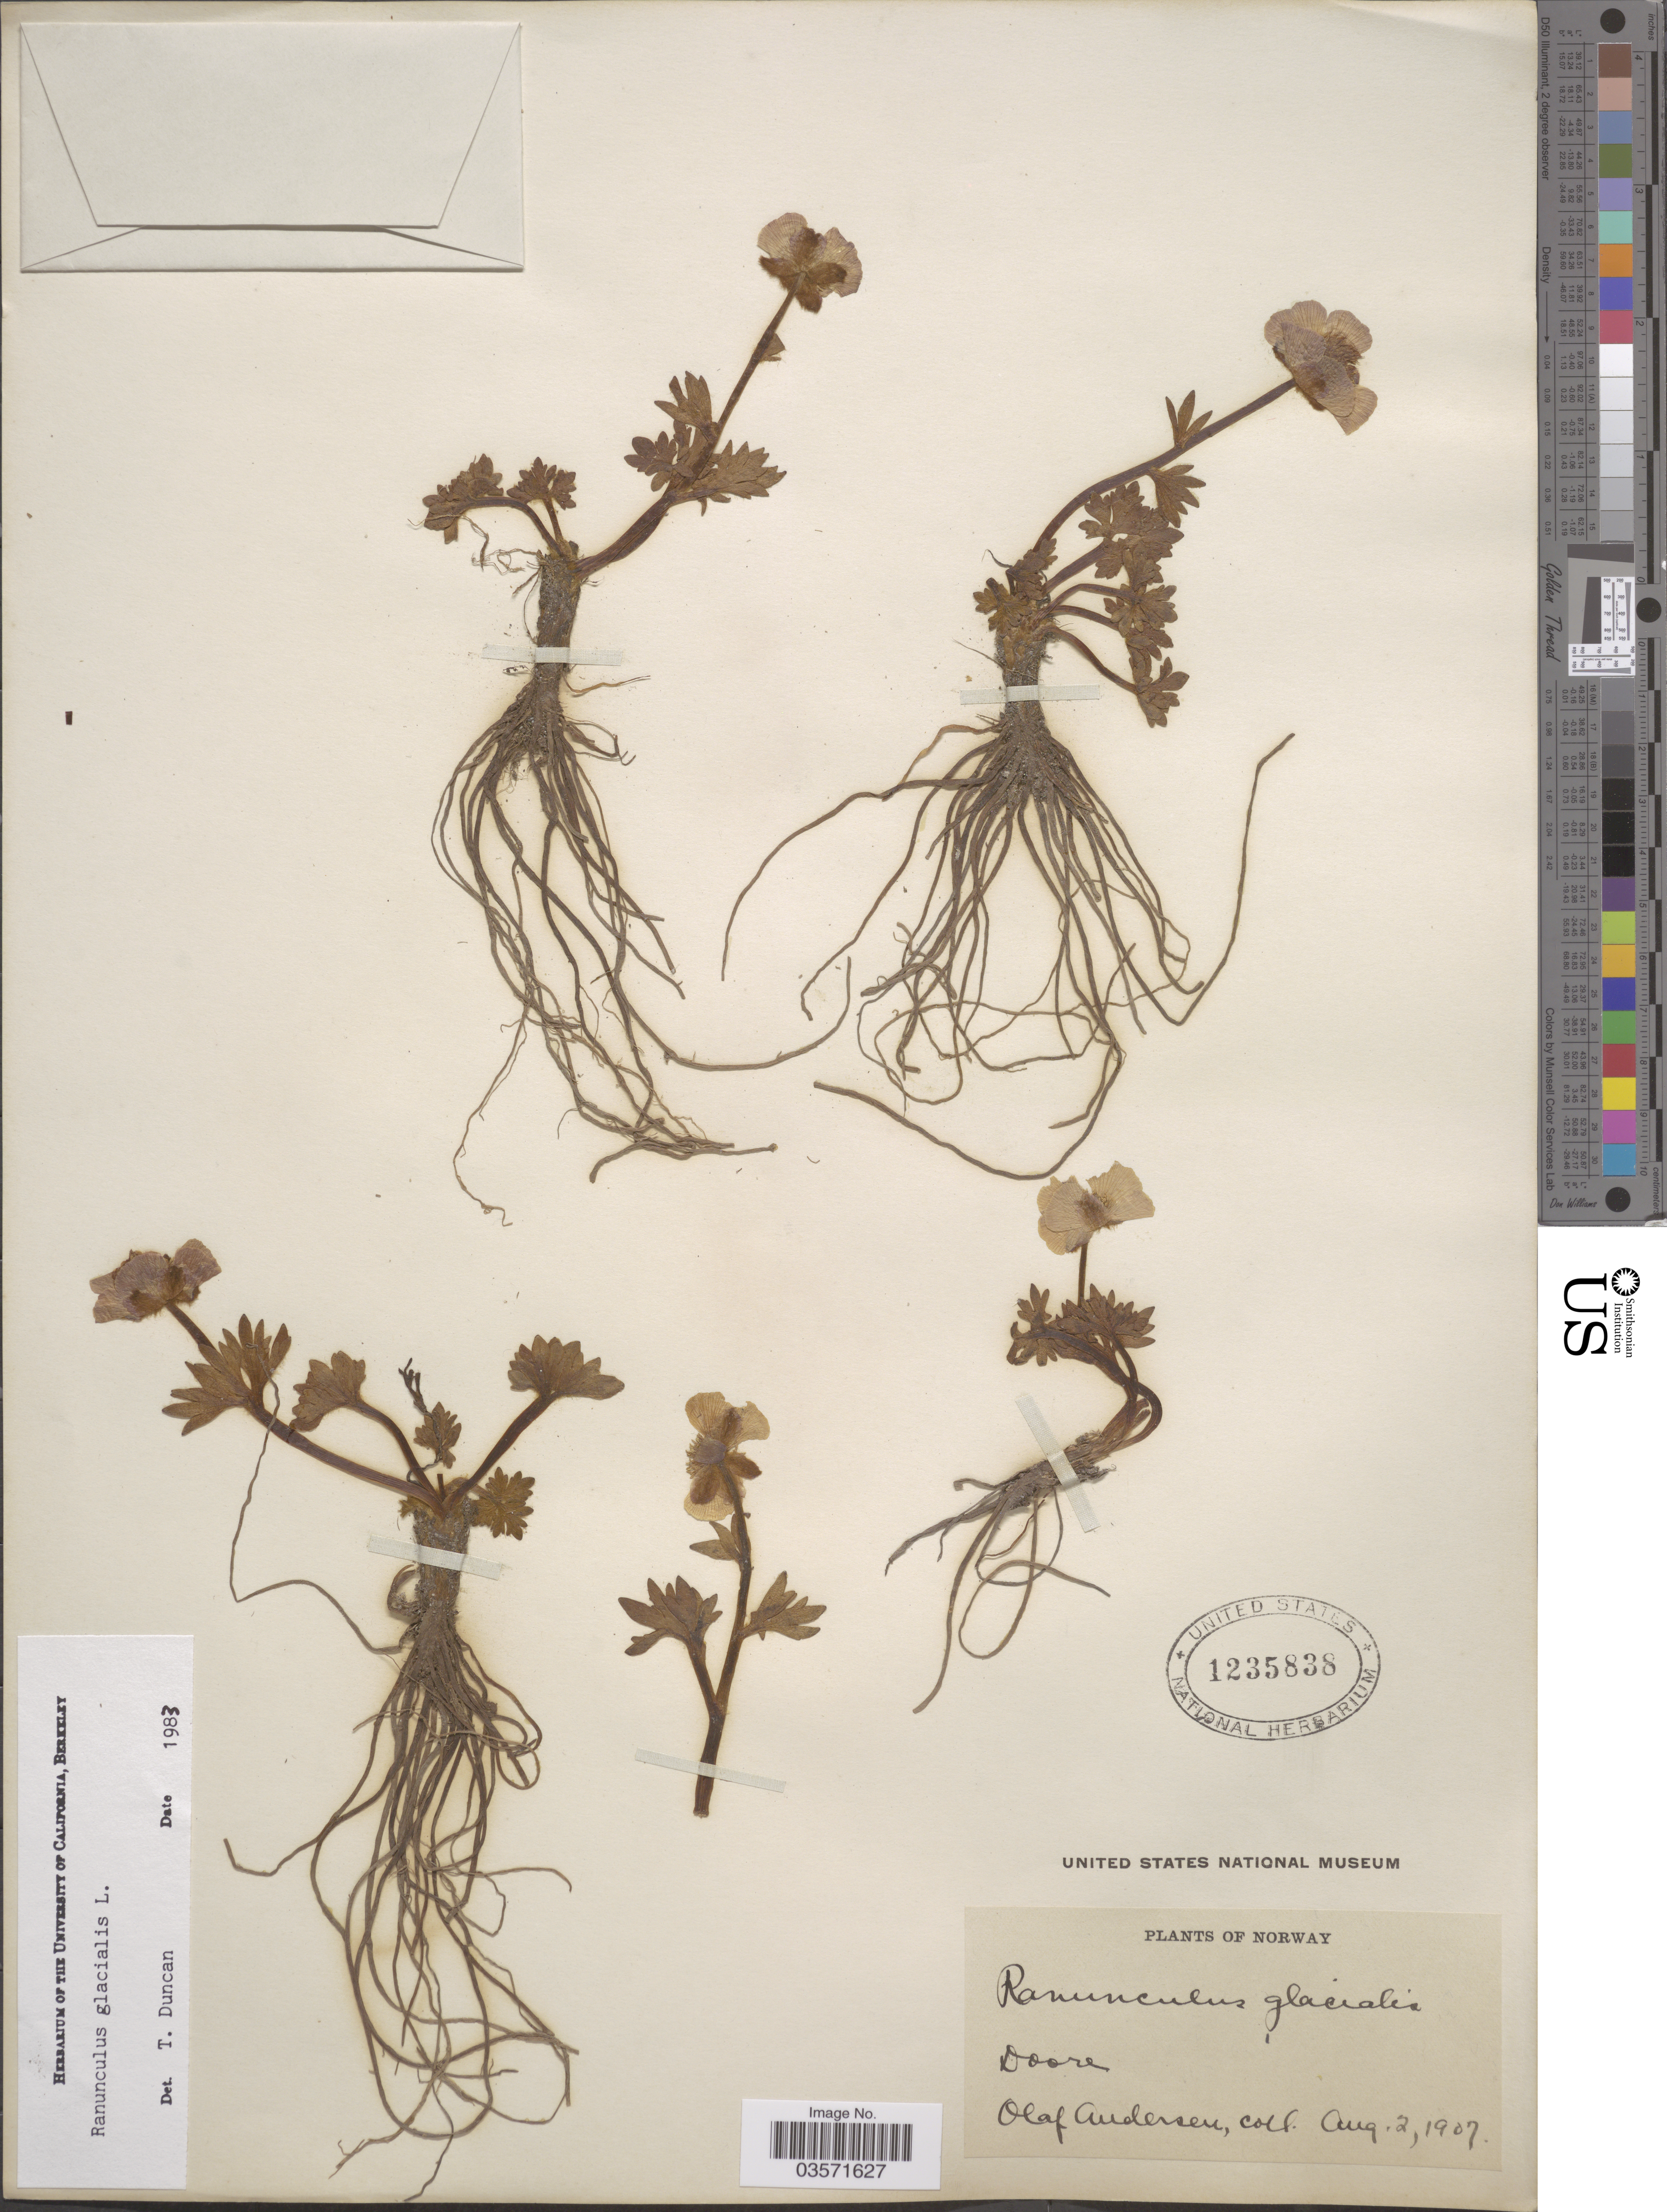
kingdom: Plantae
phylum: Tracheophyta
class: Magnoliopsida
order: Ranunculales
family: Ranunculaceae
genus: Ranunculus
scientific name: Ranunculus glacialis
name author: L.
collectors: O. Andersen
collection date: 1907-08-02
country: Norway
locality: Dovre.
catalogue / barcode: US 1235838